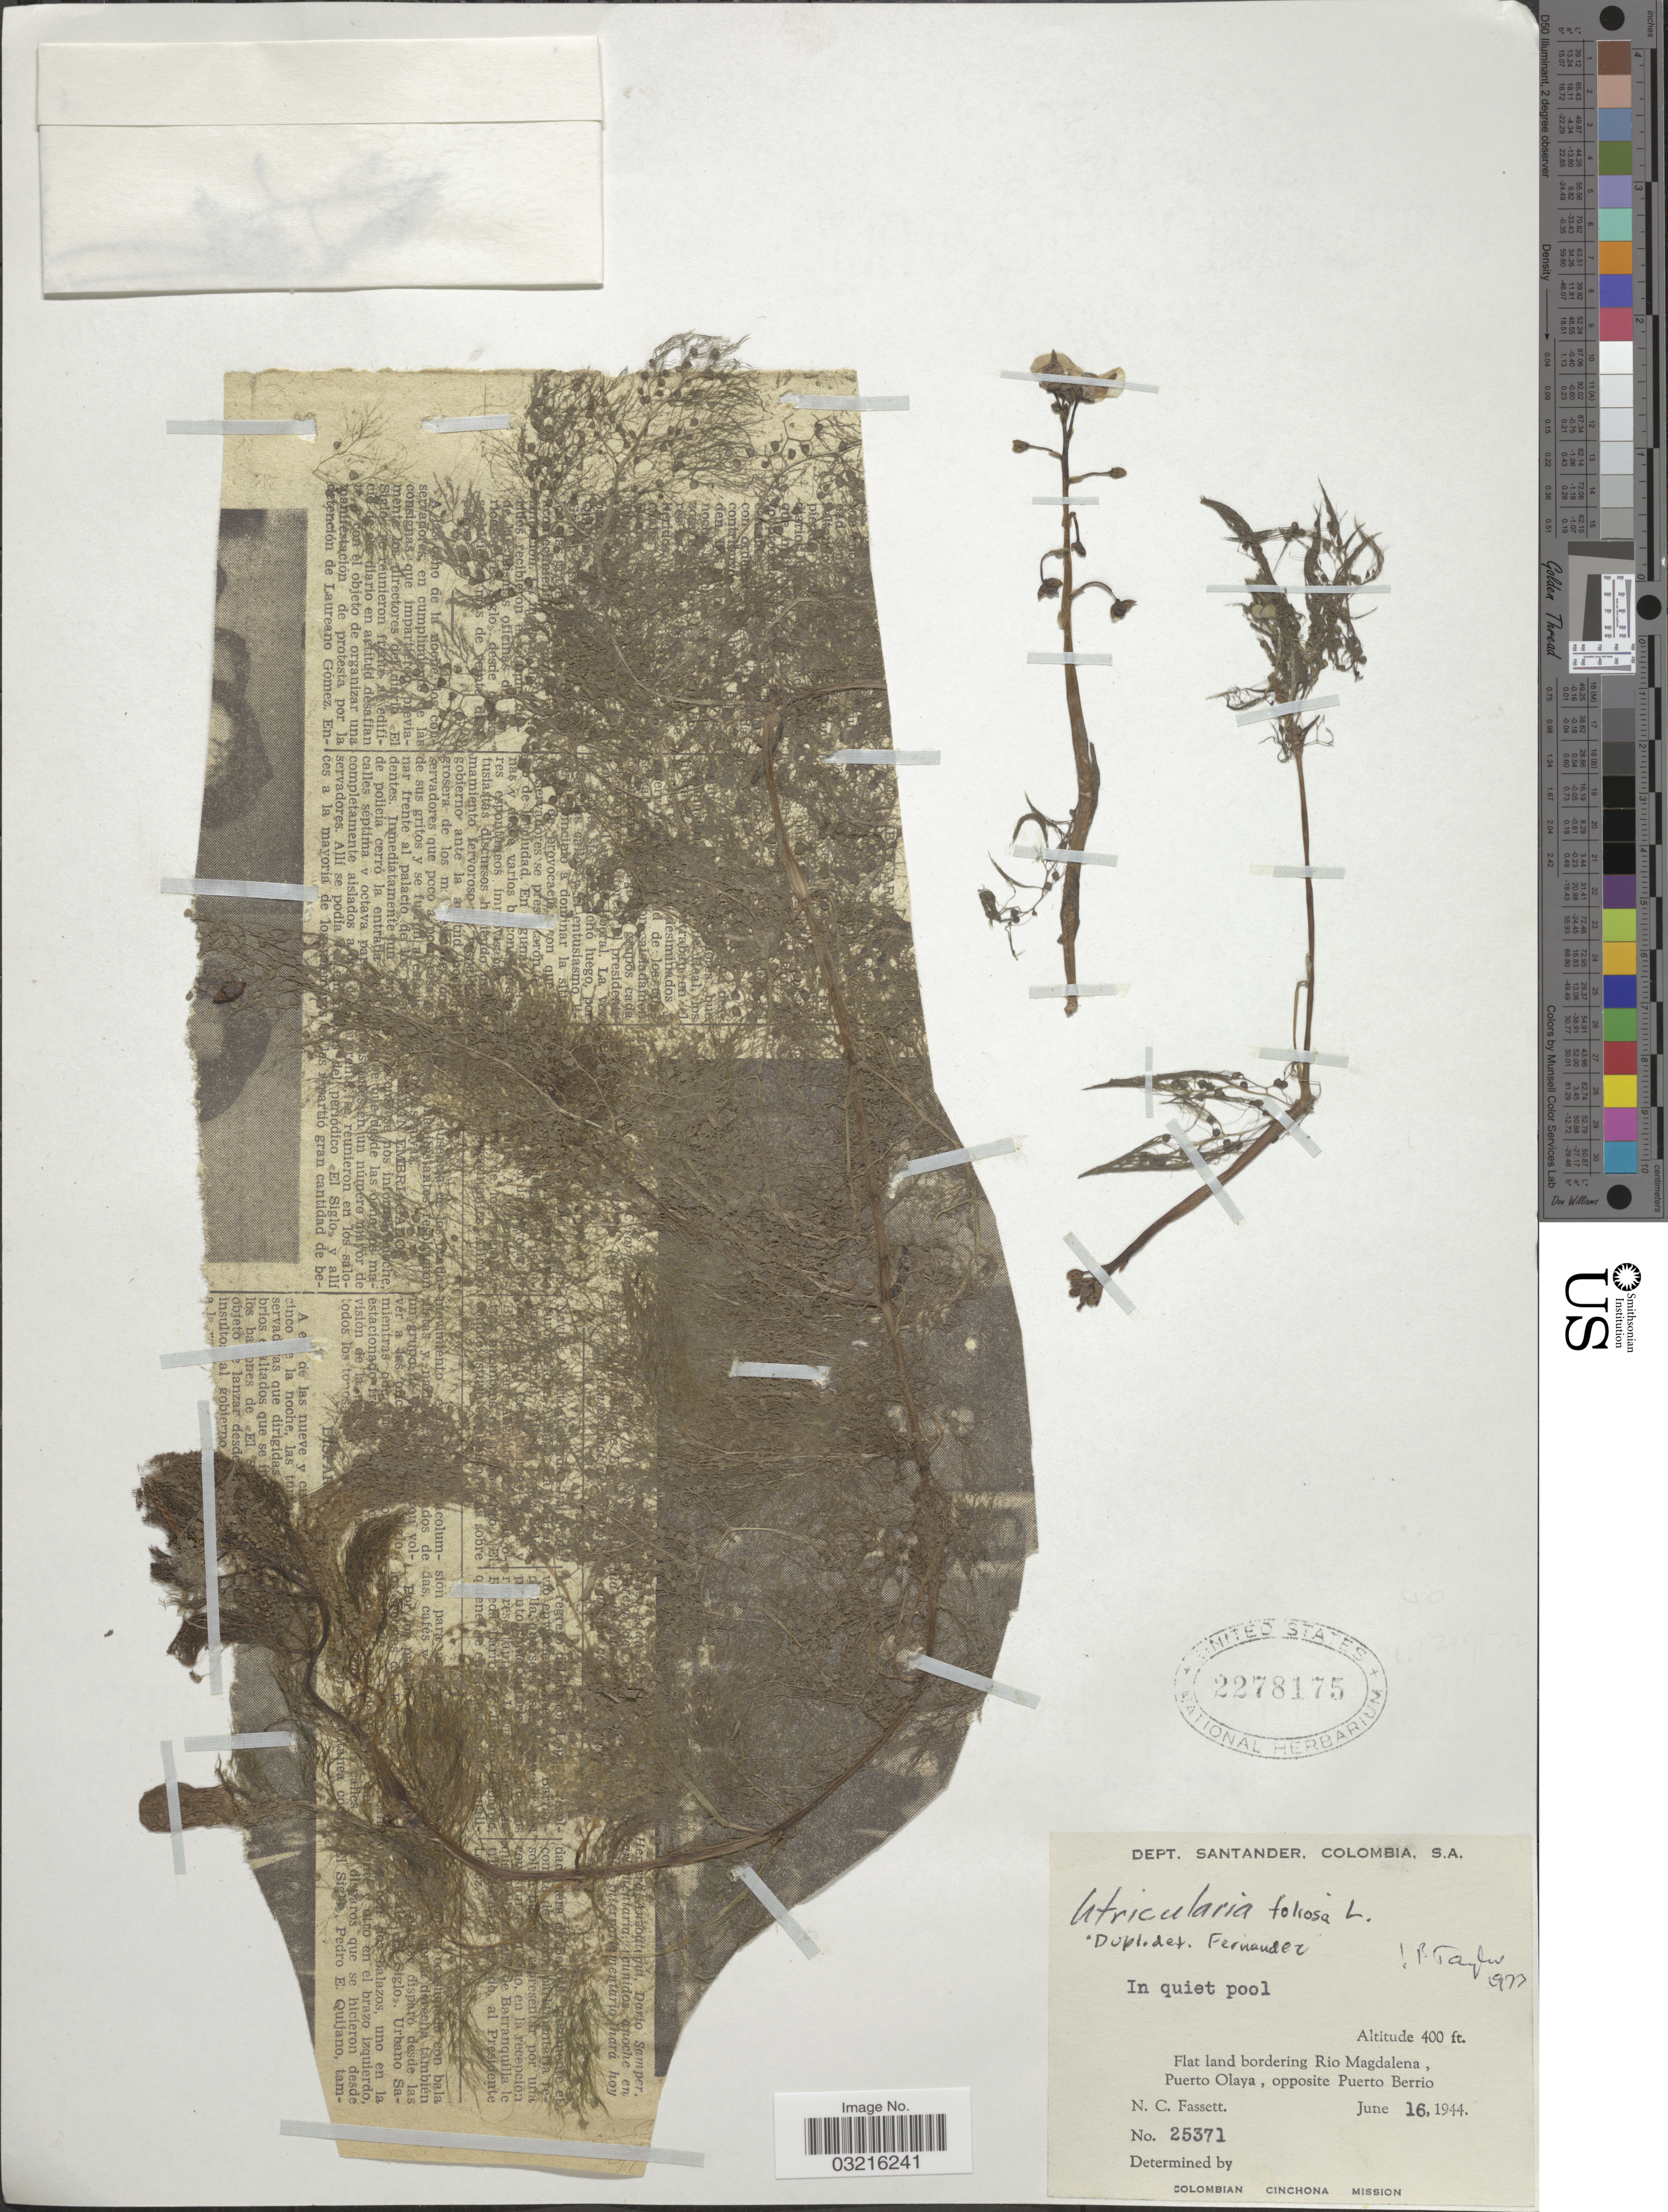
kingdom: Plantae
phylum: Tracheophyta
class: Magnoliopsida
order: Lamiales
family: Lentibulariaceae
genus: Utricularia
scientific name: Utricularia foliosa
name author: L.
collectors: N. C. Fassett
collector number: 25371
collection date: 1944-06-16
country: Colombia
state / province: Santander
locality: Dept. Santander. Flat land bordering Rio Magdalena, Puerto Playa, opposite Puerto Berrio.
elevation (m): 122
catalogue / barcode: US 2278175